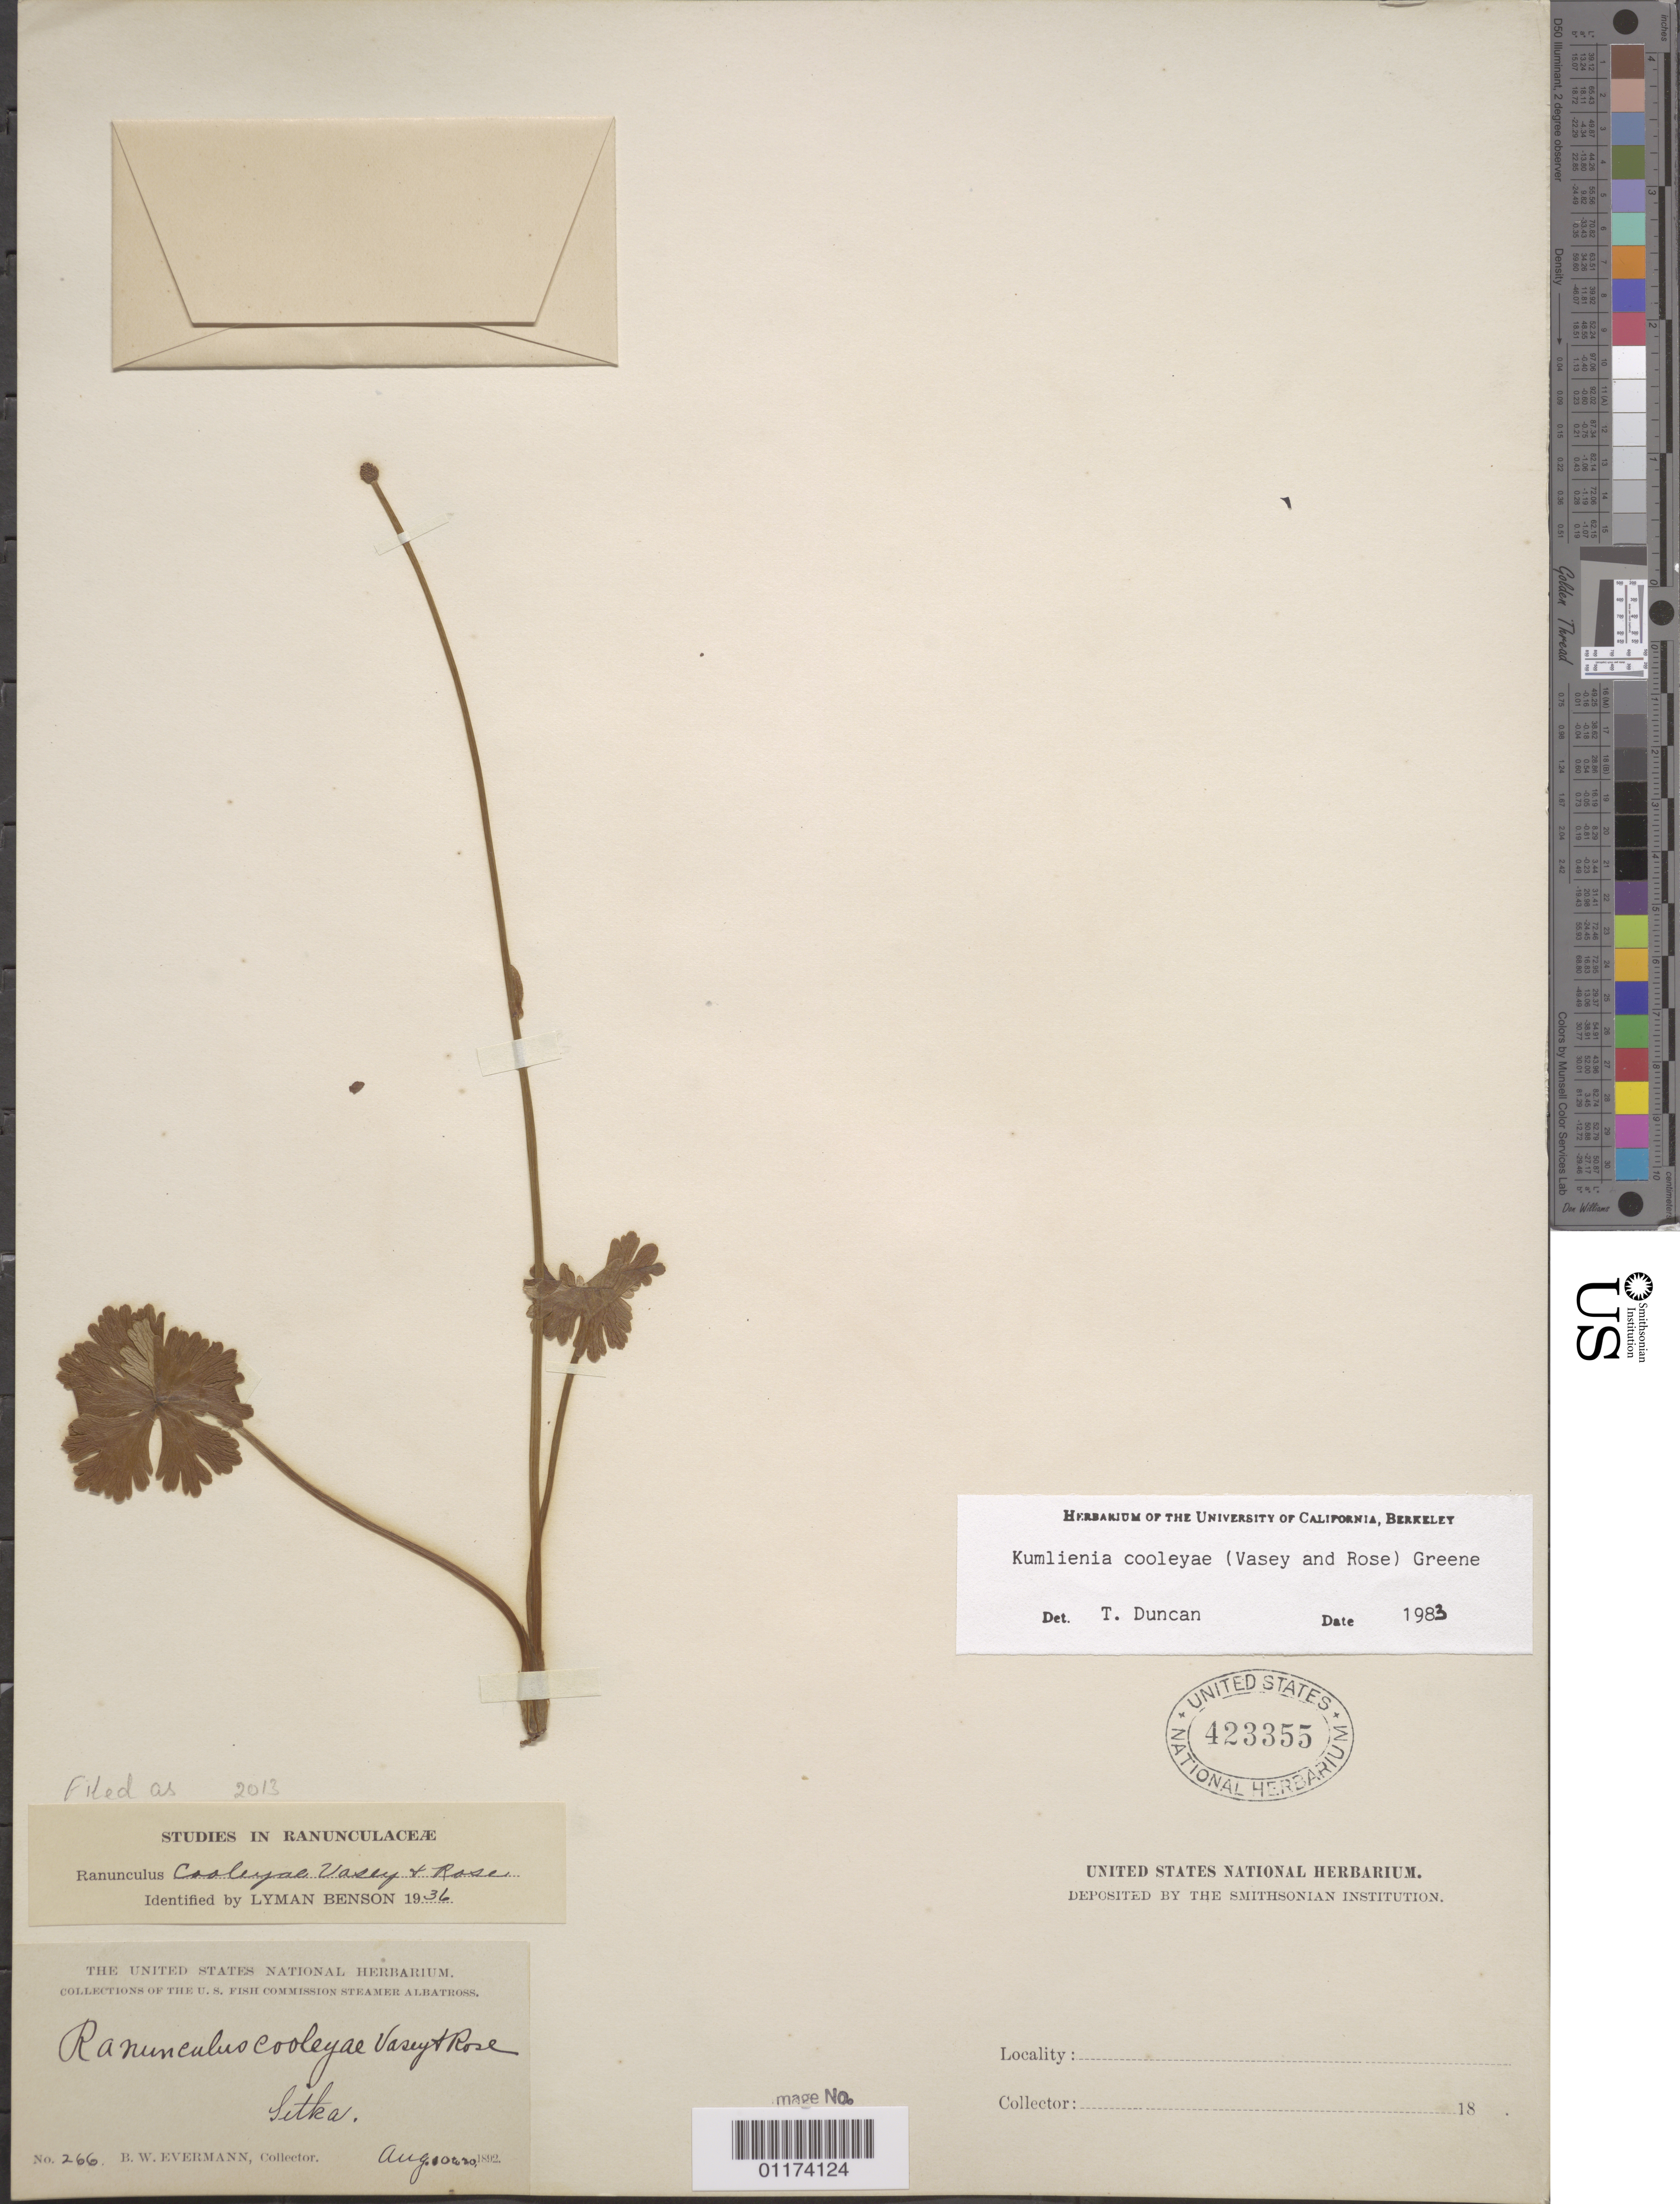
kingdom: Plantae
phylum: Tracheophyta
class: Magnoliopsida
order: Ranunculales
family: Ranunculaceae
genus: Arcteranthis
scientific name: Arcteranthis cooleyae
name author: (Vasey & Rose) Greene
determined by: Strong, M. T., (US), Smithsonian Institution - National Museum of Natural History (UNITED STATES)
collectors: B. W. Evermann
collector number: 266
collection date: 1892-08-10/1892-08-20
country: United States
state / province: Alaska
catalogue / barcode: US 423355